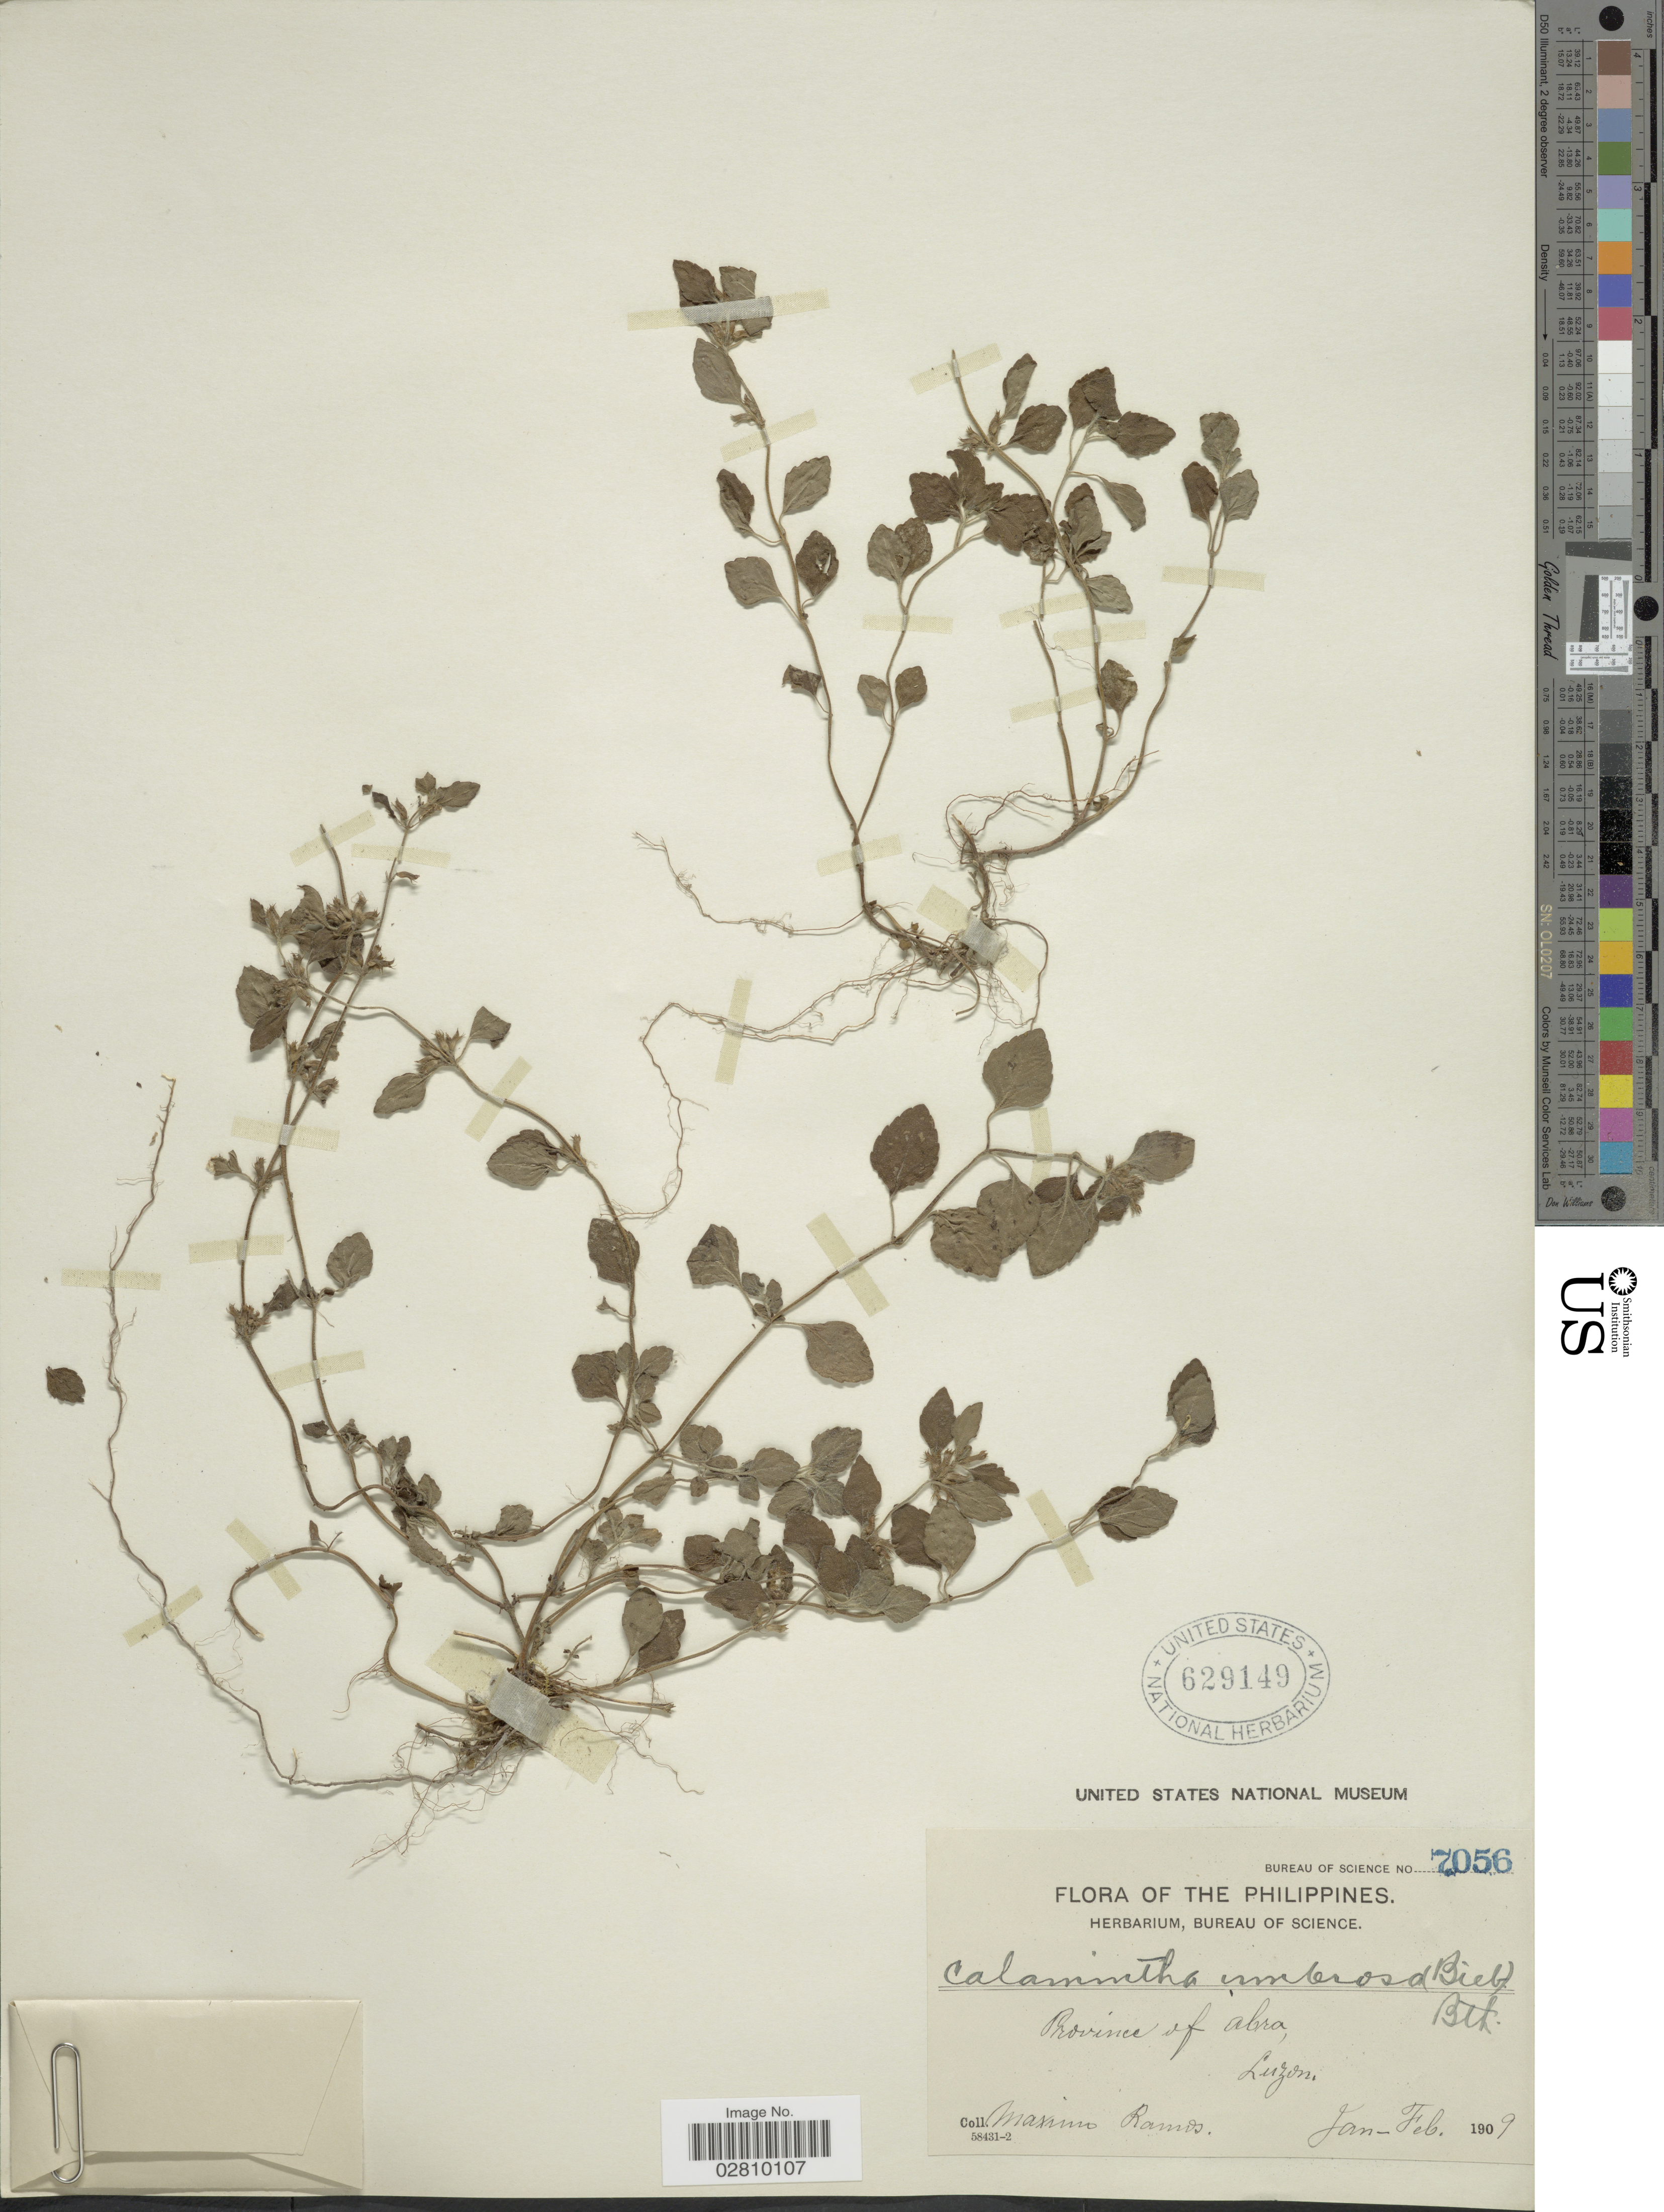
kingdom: Plantae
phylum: Tracheophyta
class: Magnoliopsida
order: Lamiales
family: Lamiaceae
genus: Calamintha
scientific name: Calamintha umbrosa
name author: (M. Bieb.) Rchb.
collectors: M. Ramos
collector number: Bureau of Science 7056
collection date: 1909-01/1909-02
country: Philippines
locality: Province of Abra, Luzon.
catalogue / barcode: US 629149